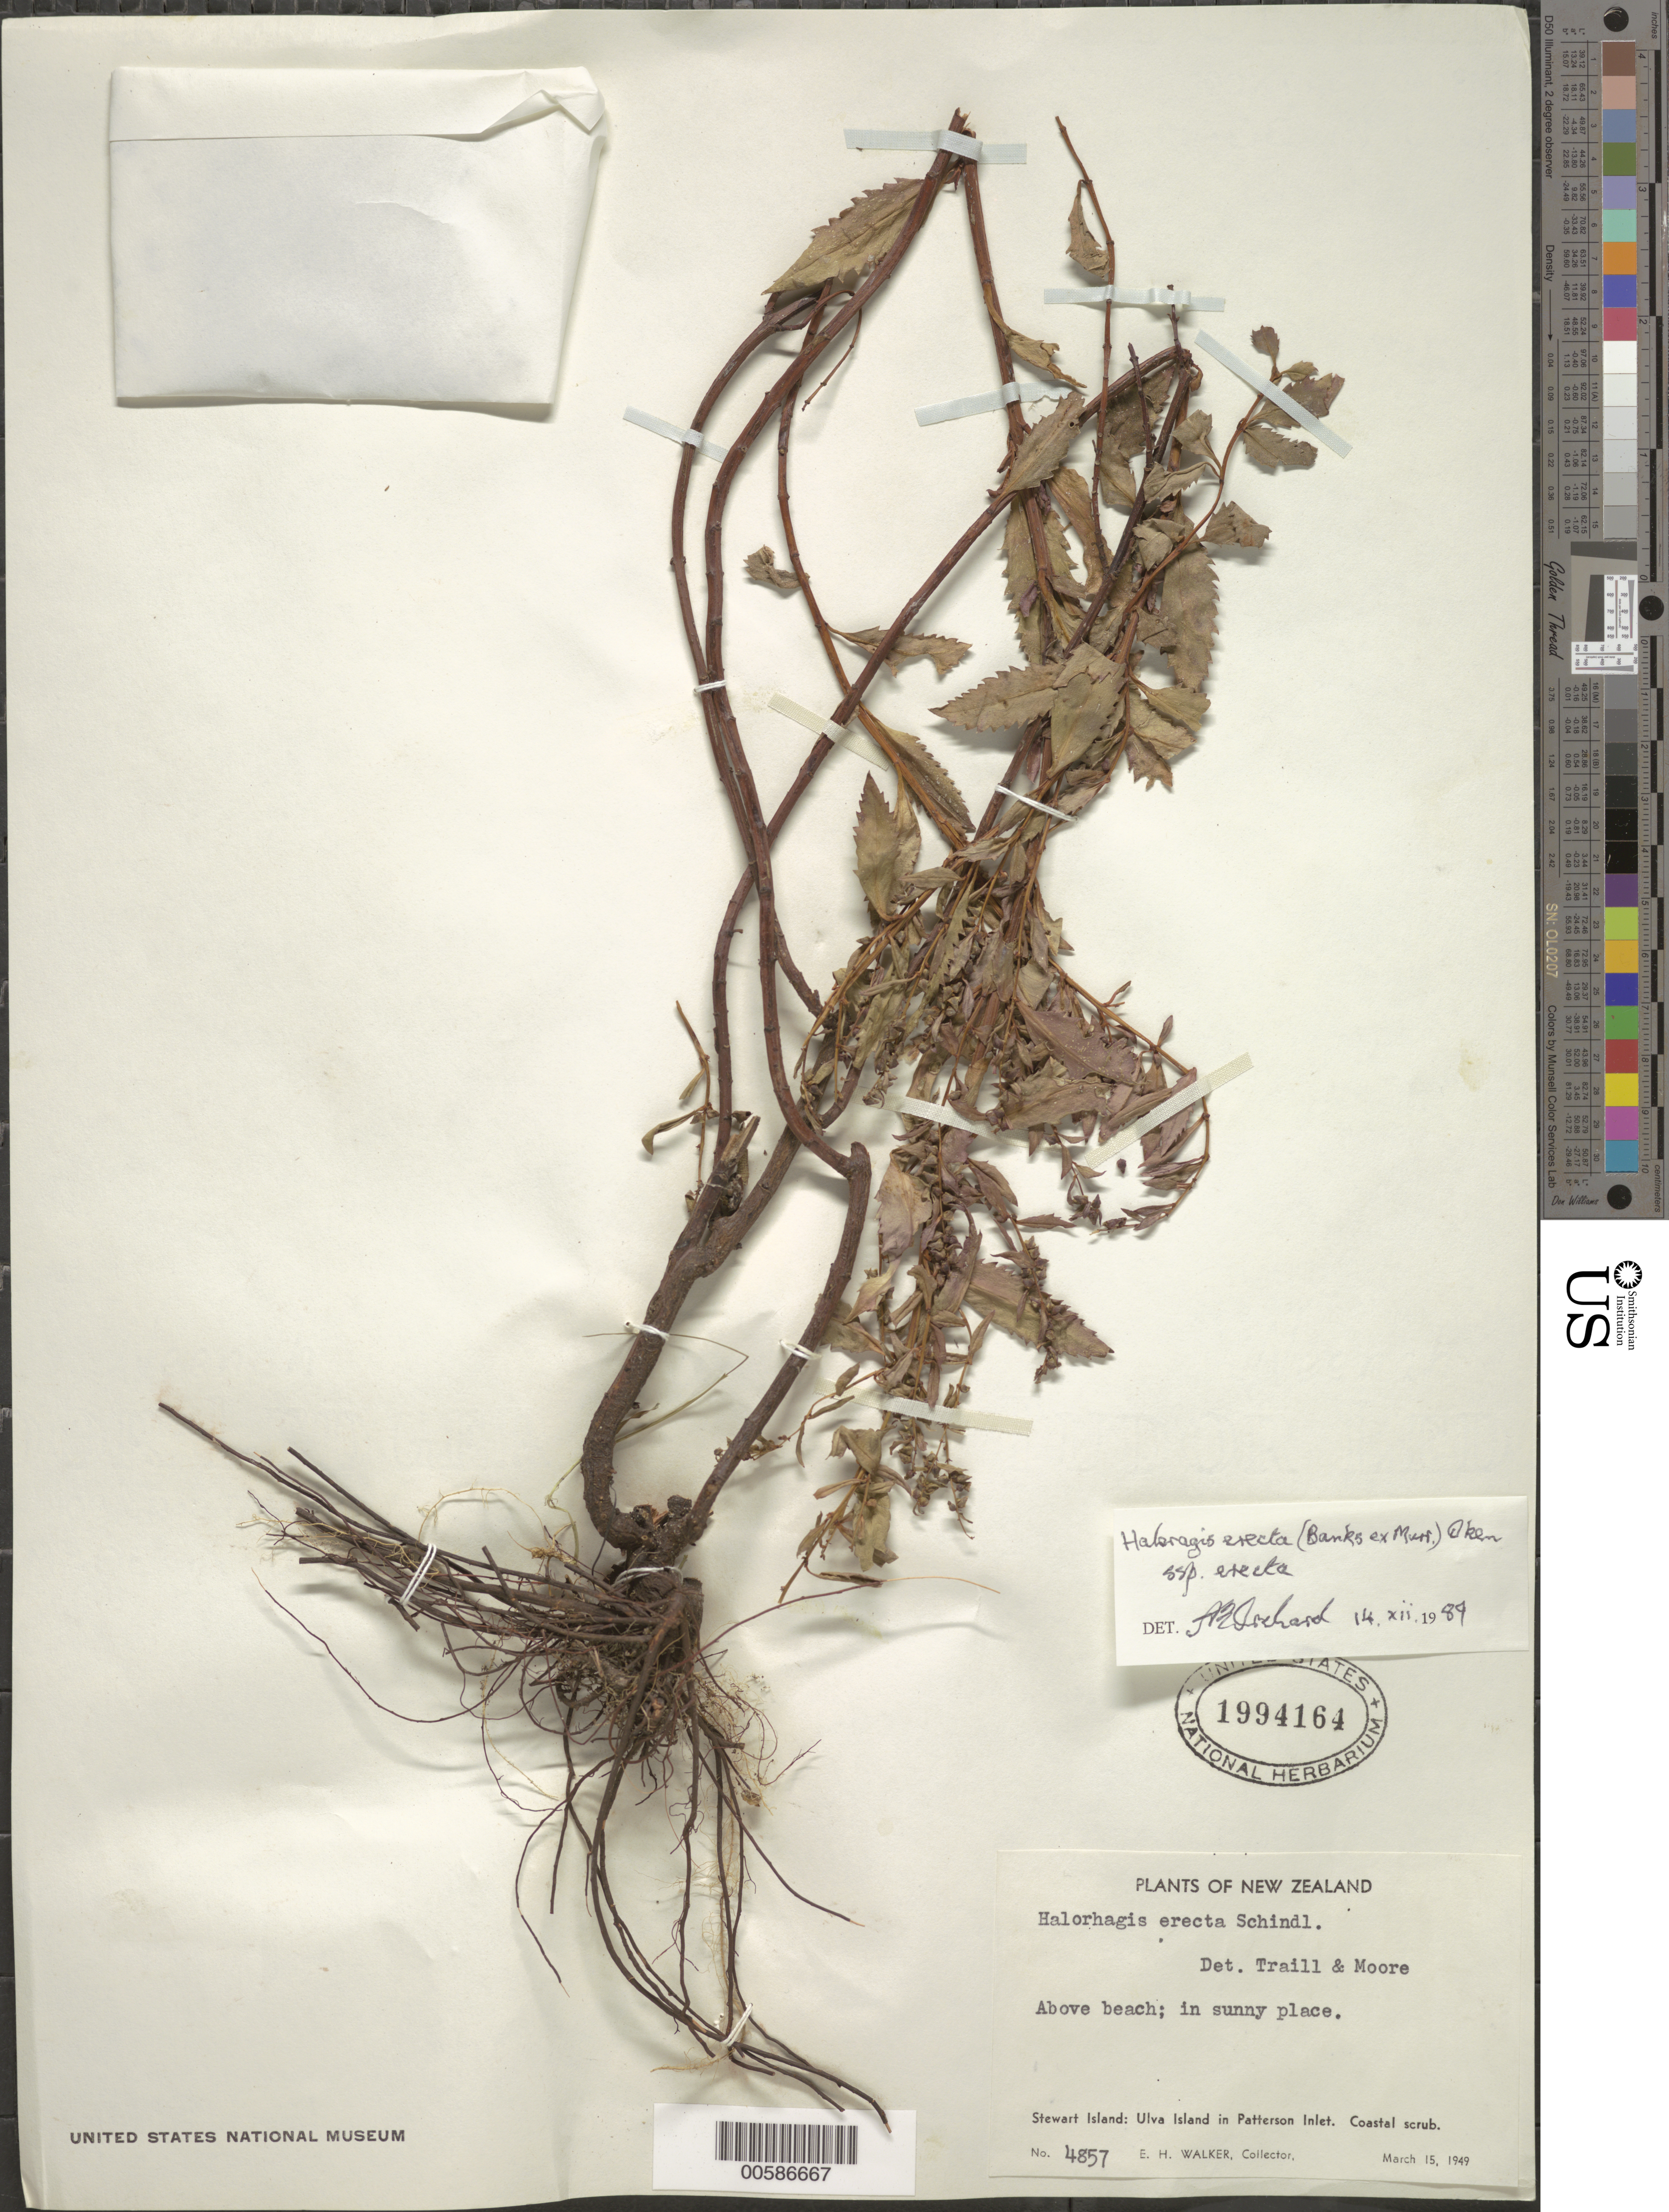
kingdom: Plantae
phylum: Tracheophyta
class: Magnoliopsida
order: Saxifragales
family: Haloragaceae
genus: Haloragis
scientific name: Haloragis erecta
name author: (Banks ex Murray) Oken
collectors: E. H. Walker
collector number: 4857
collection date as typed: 15 Mar 1949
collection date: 1949-03-15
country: New Zealand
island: Stewart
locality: Ulva Island in Patterson Inlet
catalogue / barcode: US 1994164